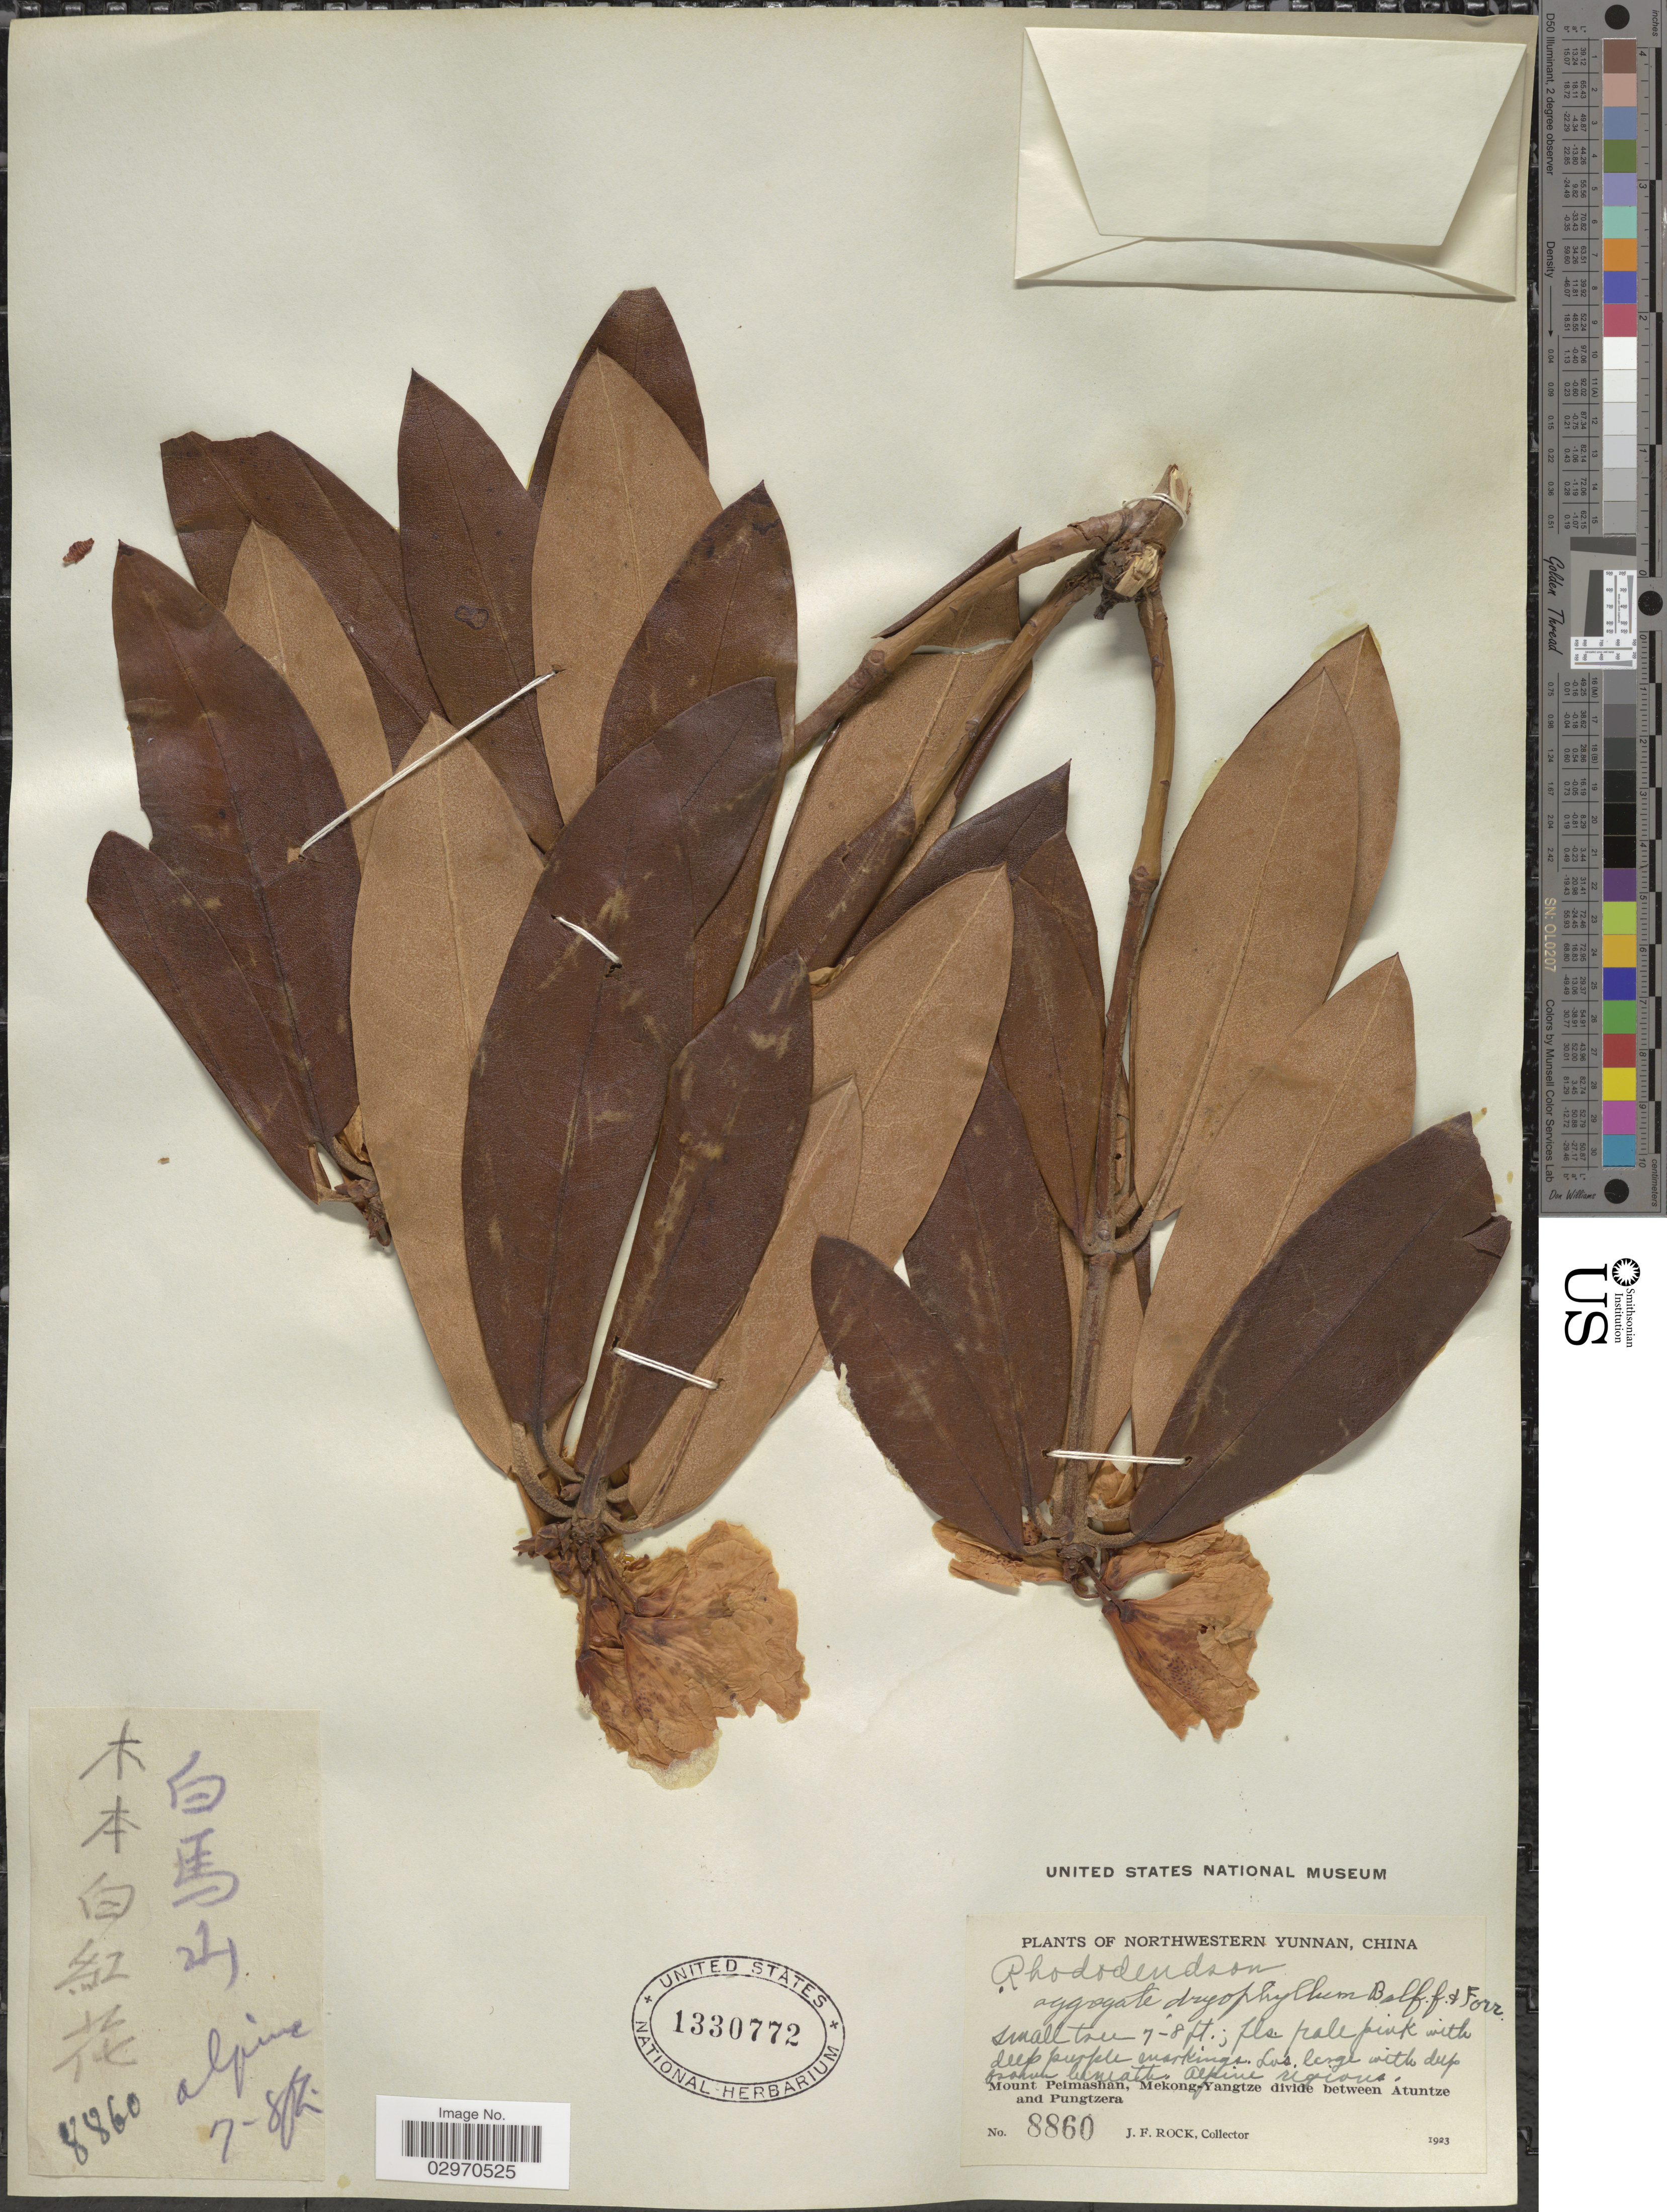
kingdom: Plantae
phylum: Tracheophyta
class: Magnoliopsida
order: Ericales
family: Ericaceae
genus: Rhododendron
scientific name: Rhododendron dryophyllum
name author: Balf. f. & Forrest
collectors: J. Rock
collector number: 8860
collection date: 1923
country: China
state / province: Yunnan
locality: Northwestern Yunnan. Alpine regions. Mount Peimashan, Mekong-Yangtze divide between Atuntze and Pungtzera.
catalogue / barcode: US 1330772